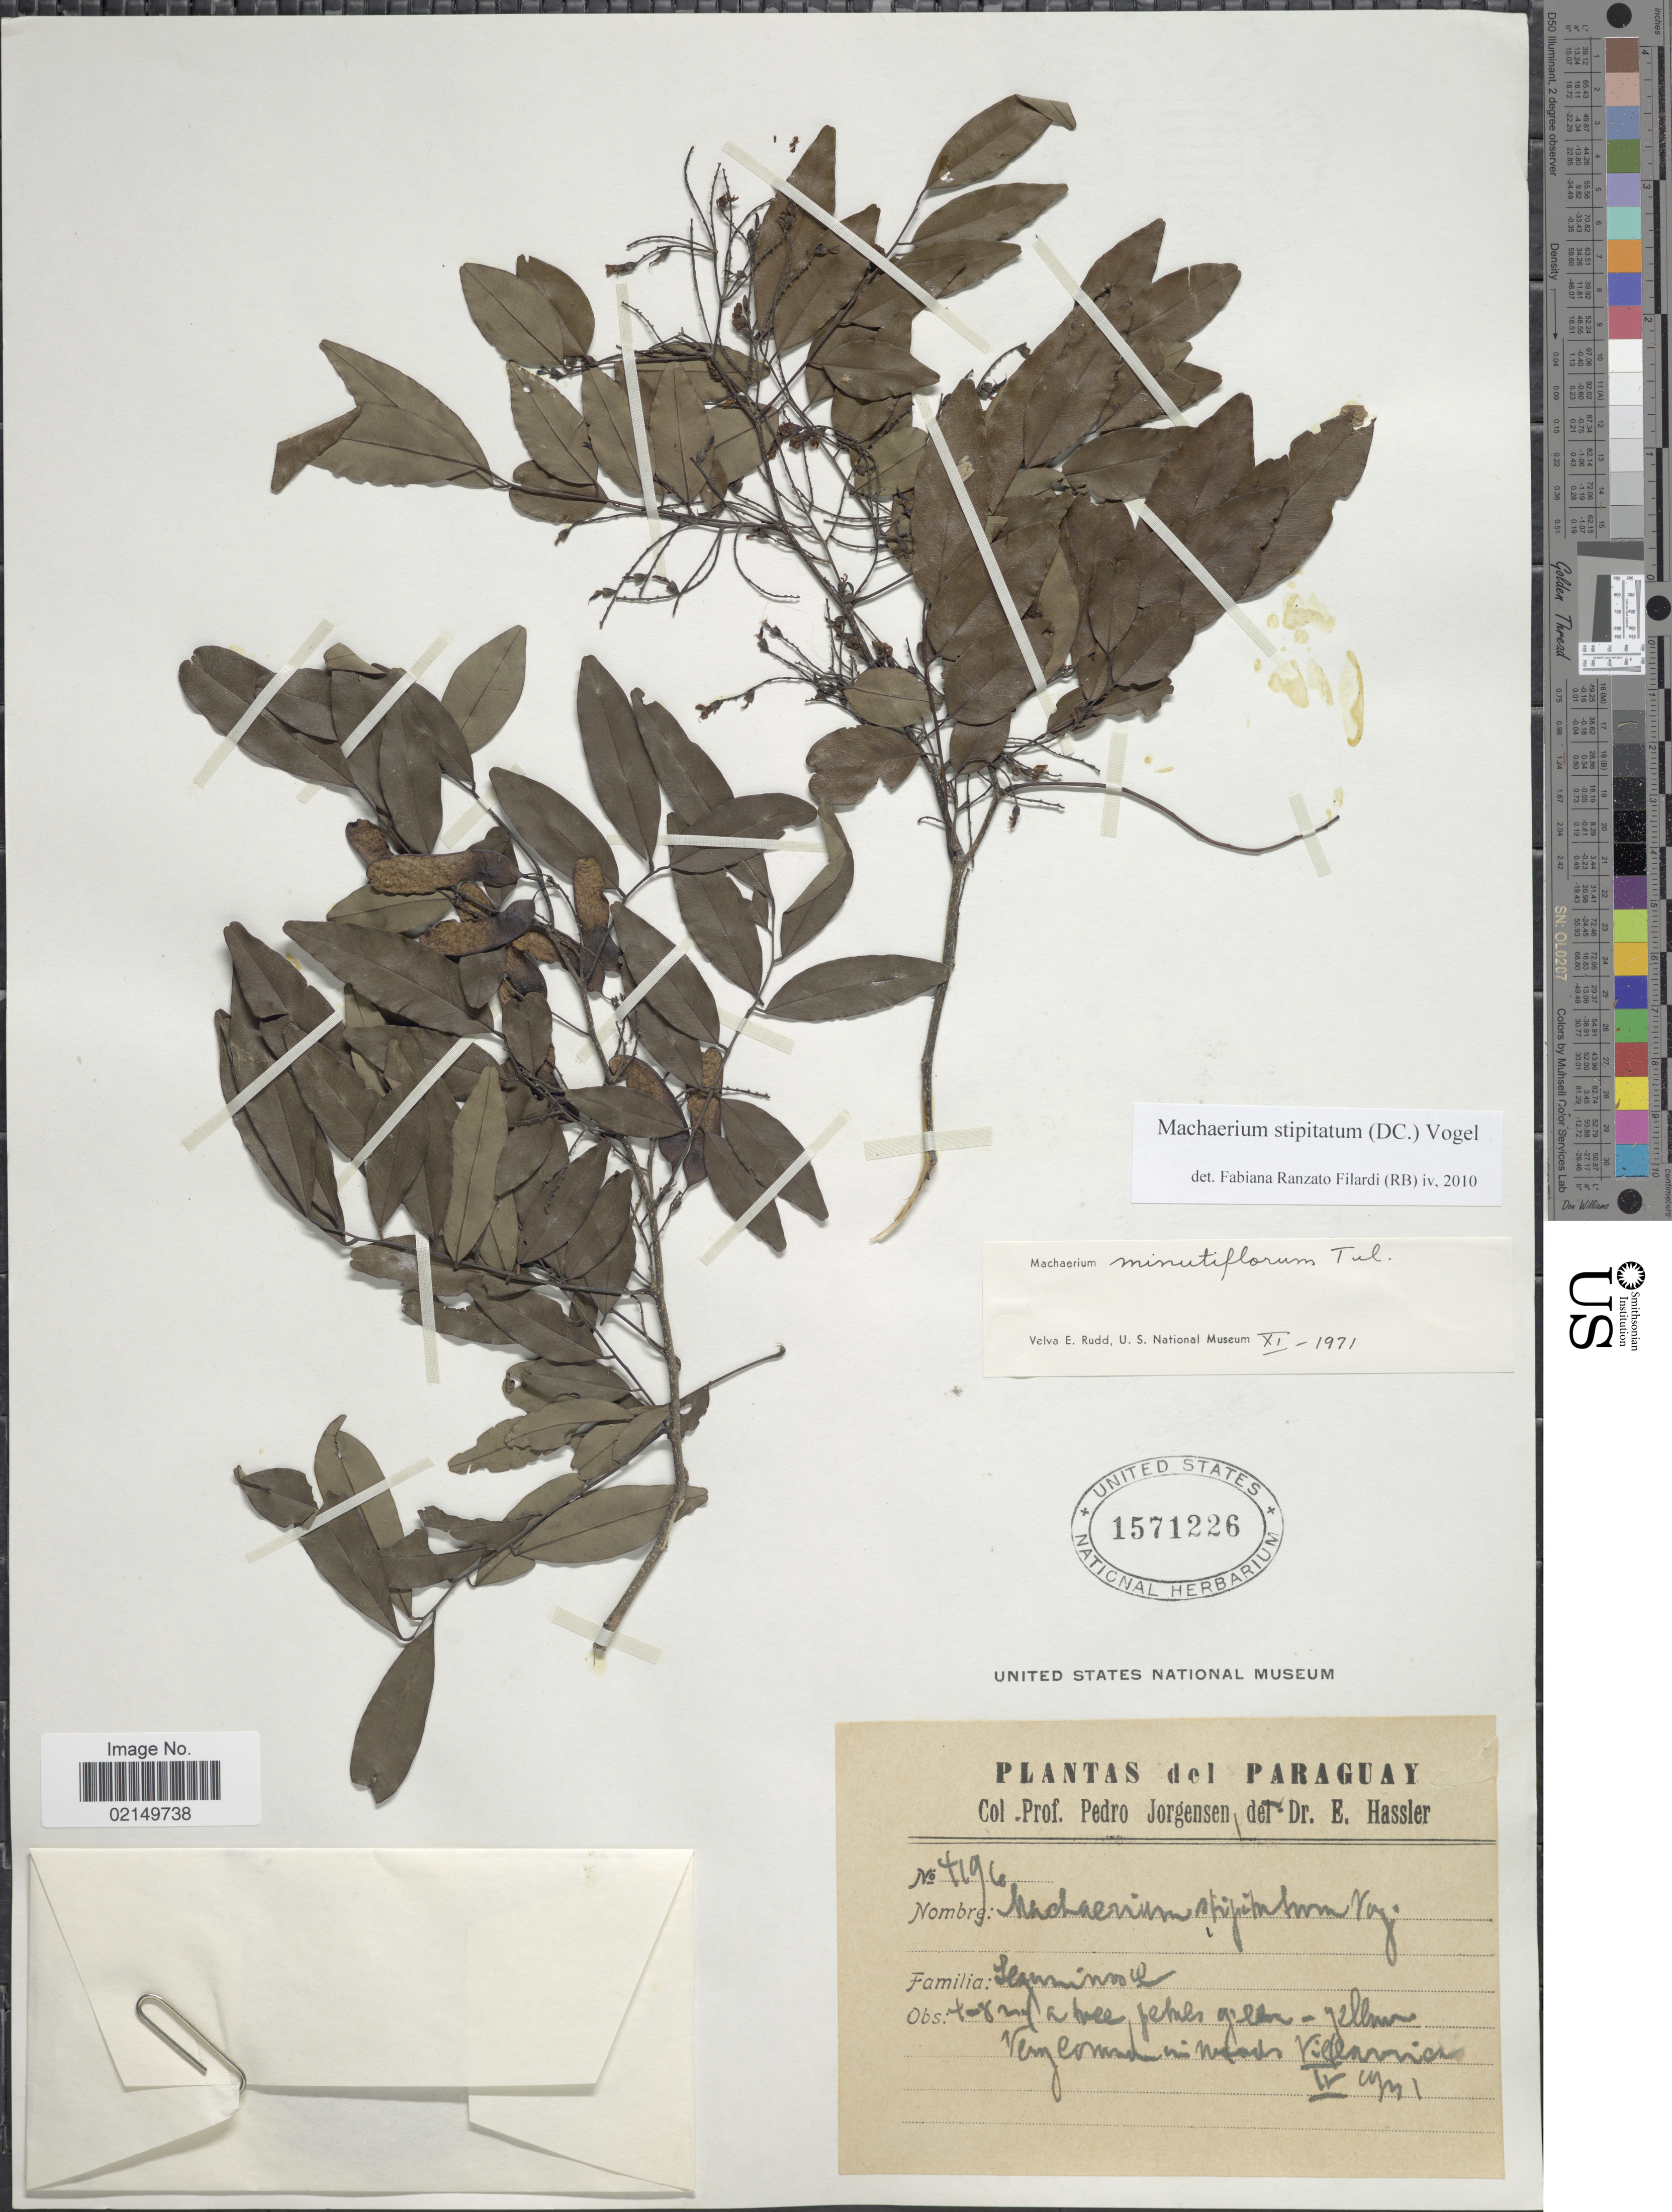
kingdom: Plantae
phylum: Tracheophyta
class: Magnoliopsida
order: Fabales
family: Fabaceae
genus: Machaerium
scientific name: Machaerium stipitatum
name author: (DC.) Vogel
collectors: P. Jörgensen & E. Hassler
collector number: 4196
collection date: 1931-04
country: Paraguay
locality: Villarrica.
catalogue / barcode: US 1571226